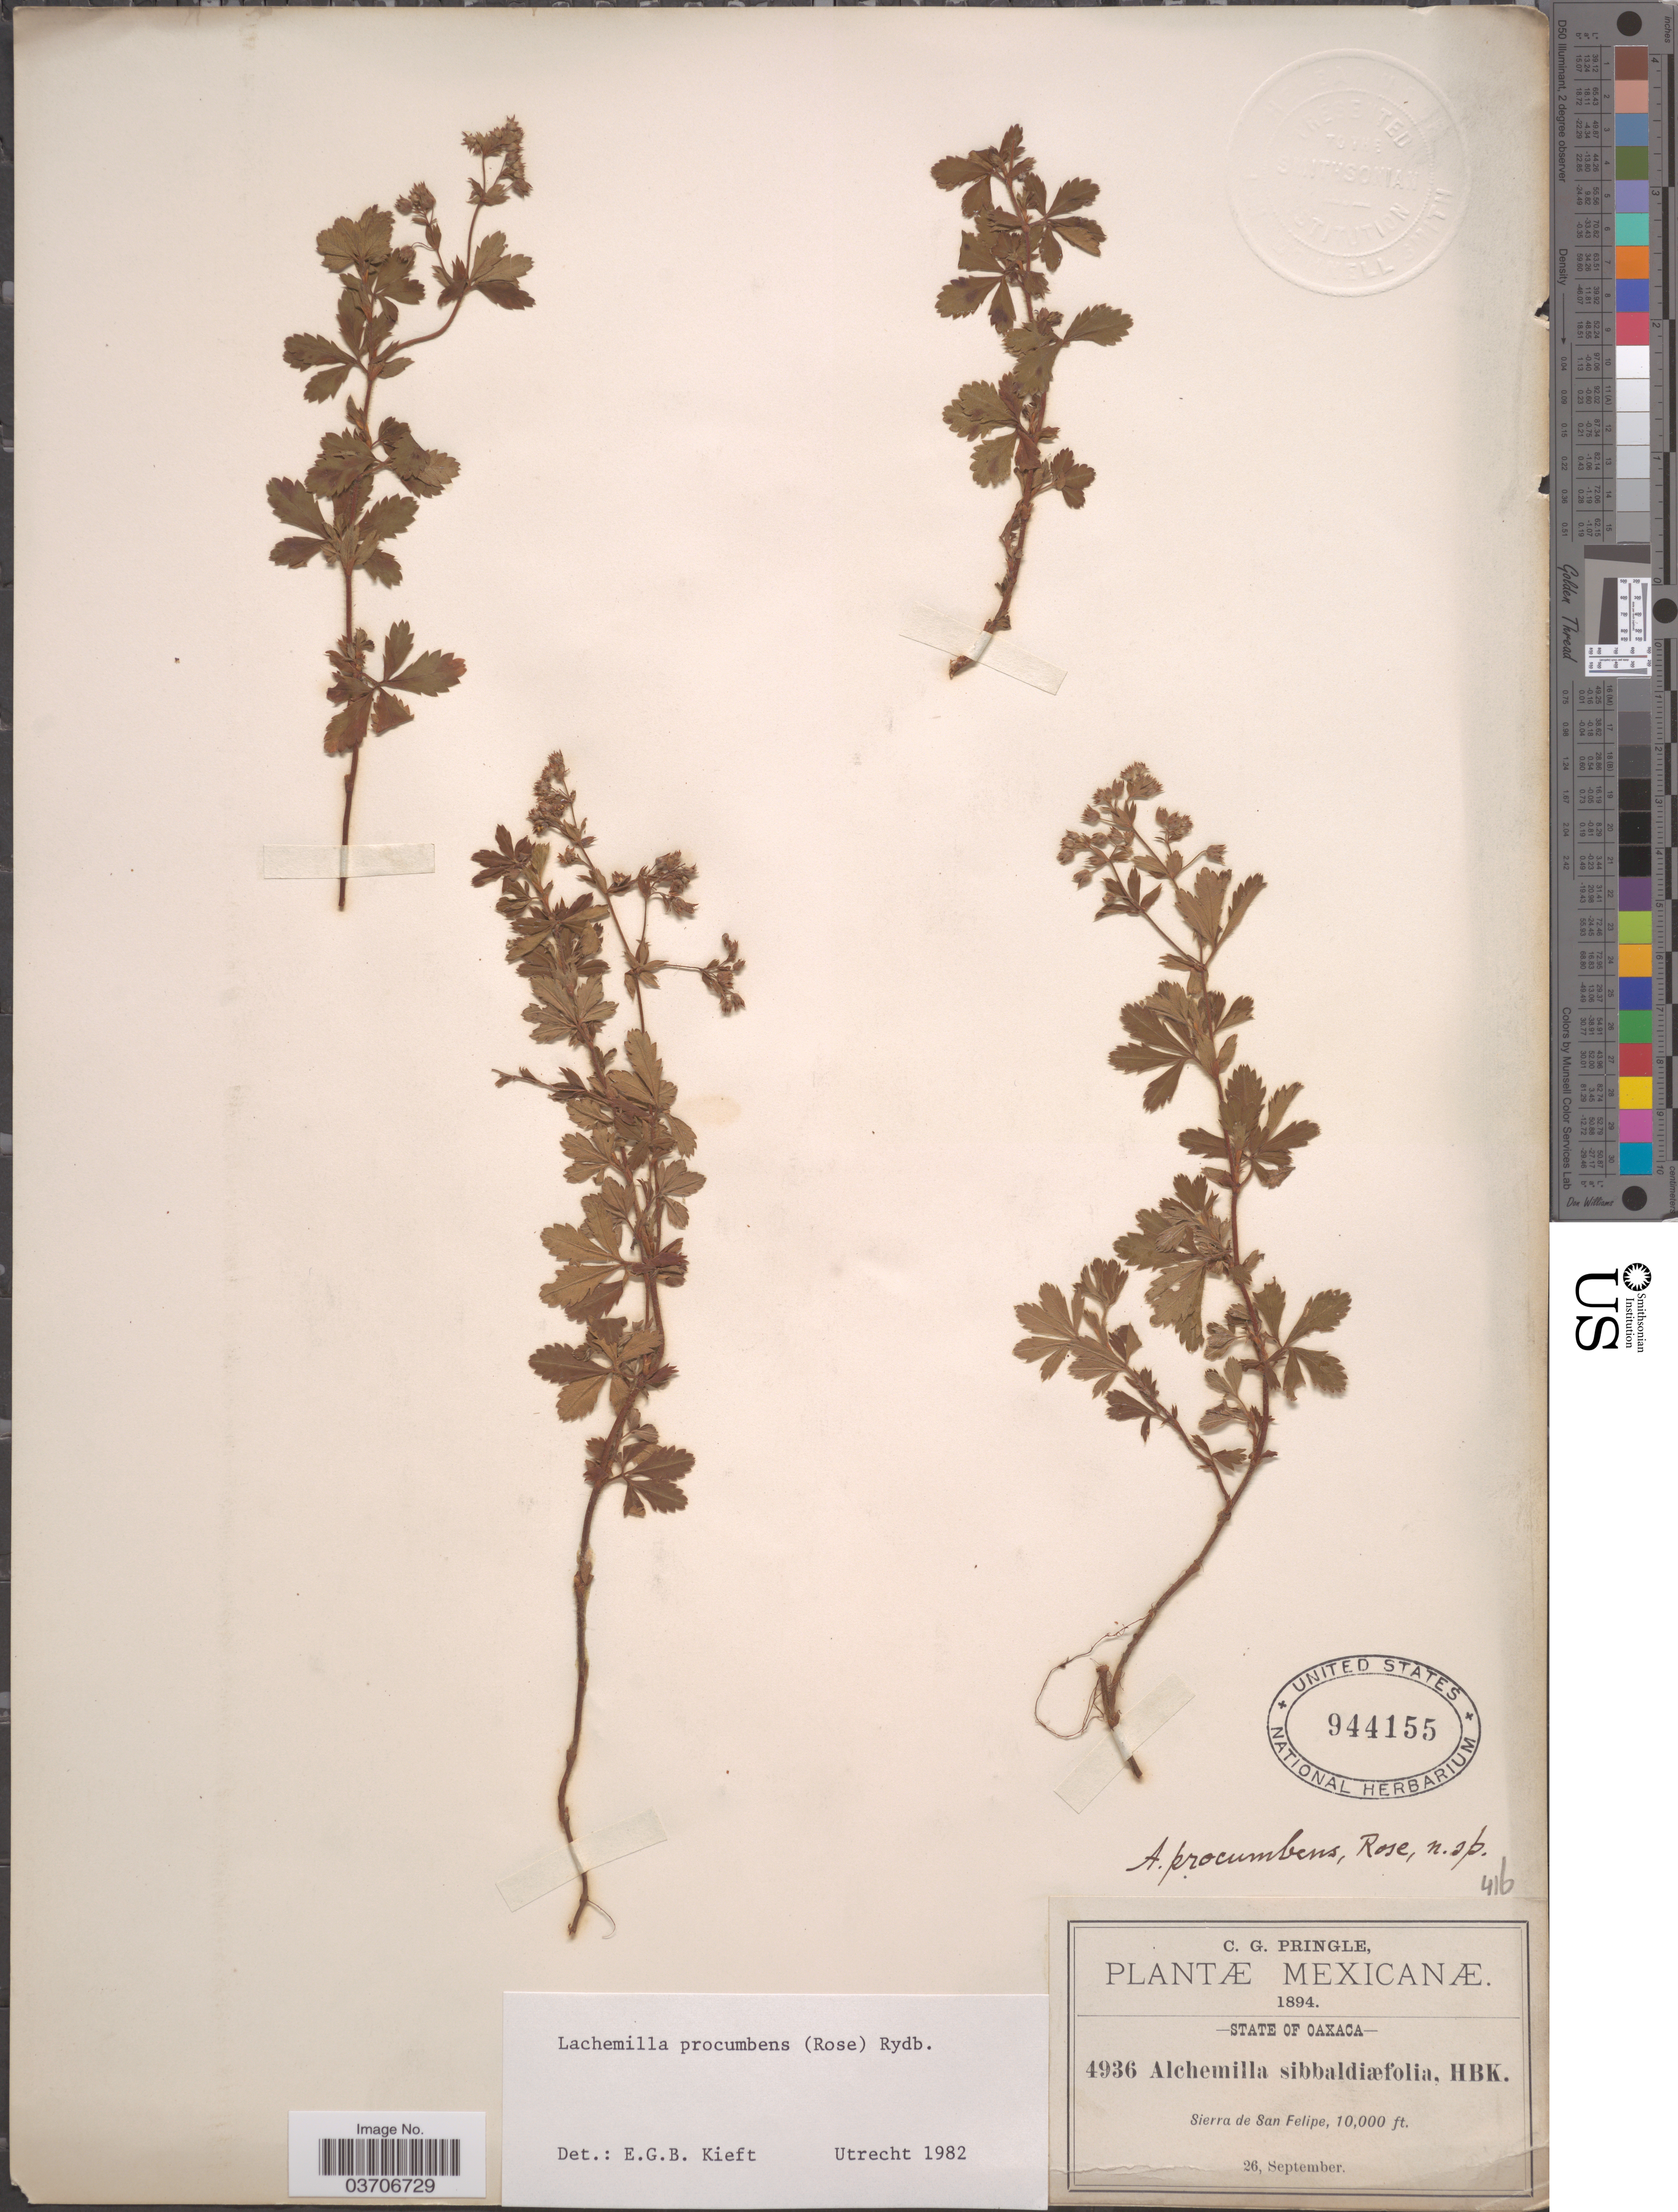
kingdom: Plantae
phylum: Tracheophyta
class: Magnoliopsida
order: Rosales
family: Rosaceae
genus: Lachemilla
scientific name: Lachemilla procumbens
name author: (Rose) Rydb.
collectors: C. G. Pringle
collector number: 4936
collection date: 1894-09-26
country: Mexico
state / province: Oaxaca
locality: Sierra de San Felipe.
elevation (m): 3048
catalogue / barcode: US 944155